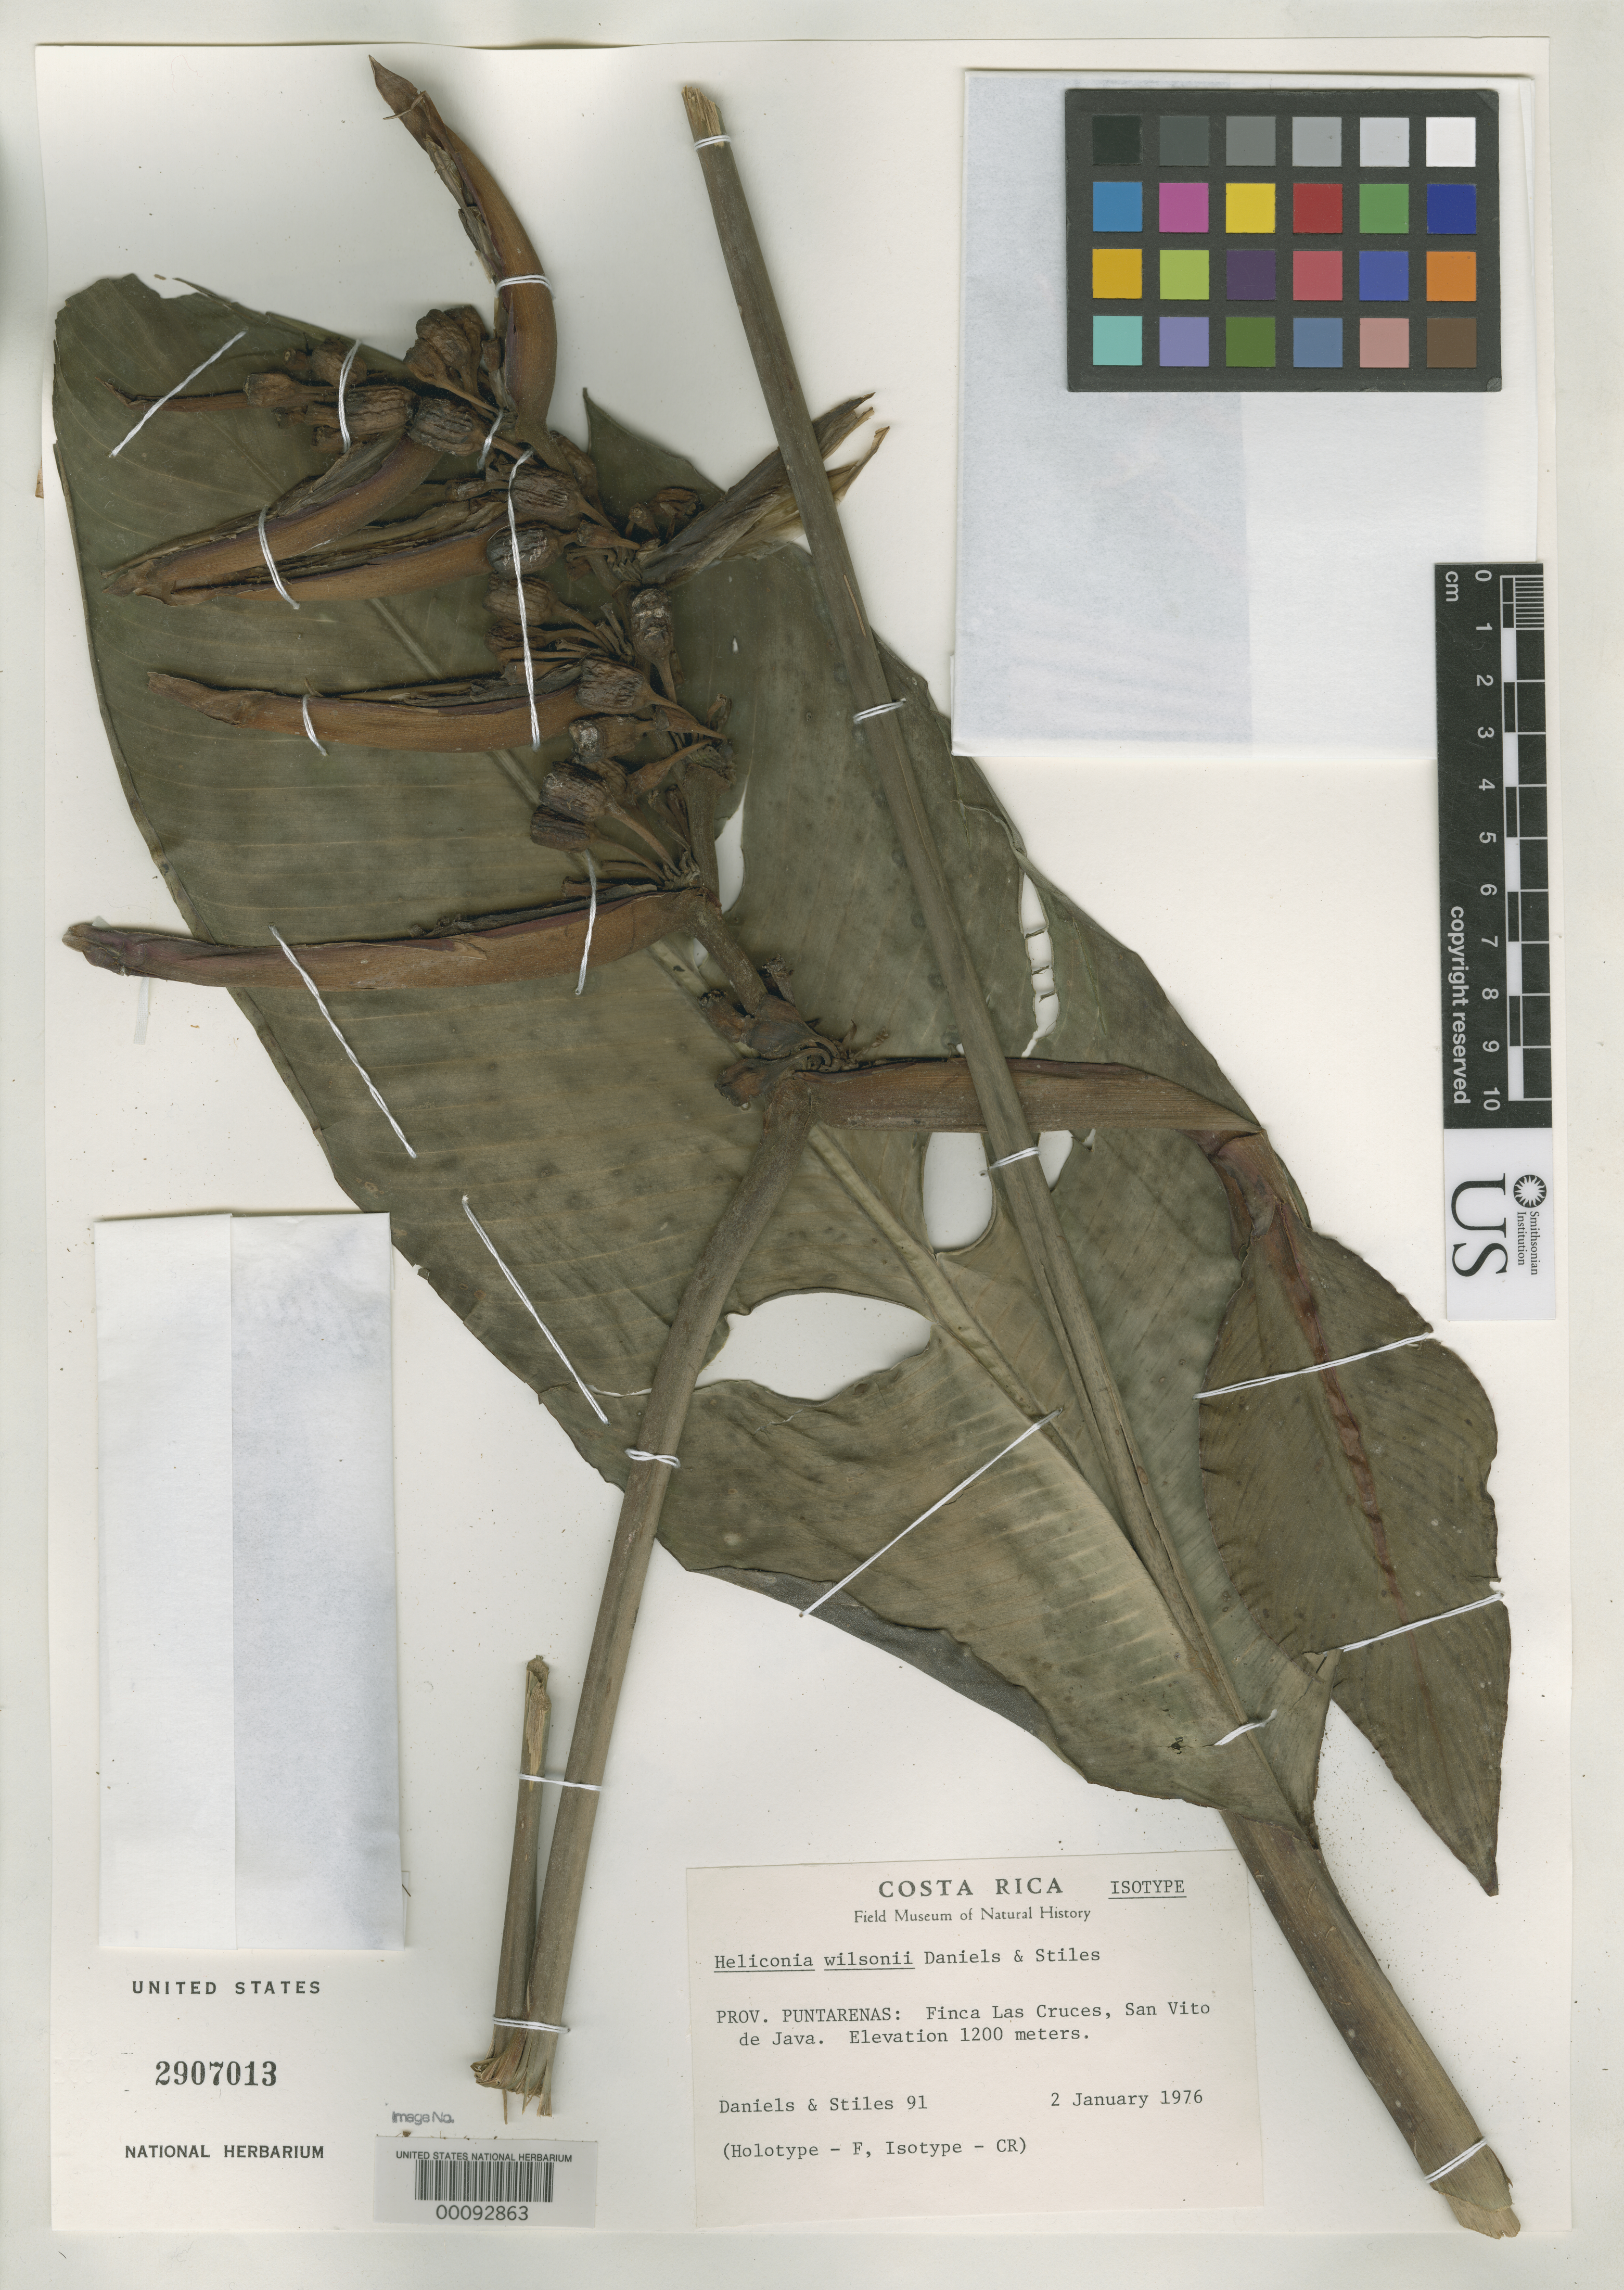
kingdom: Plantae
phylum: Tracheophyta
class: Liliopsida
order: Zingiberales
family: Heliconiaceae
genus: Heliconia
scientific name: Heliconia wilsonii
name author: G.S. Daniels & F.G. Stiles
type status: Isotype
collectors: G. S. Daniels & F.G. Stiles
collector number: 91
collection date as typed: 02 Jan 1976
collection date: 1976-01-02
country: Costa Rica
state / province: Puntarenas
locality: Finca las Cruces, San Vito de Java.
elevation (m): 1200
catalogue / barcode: US 2907013